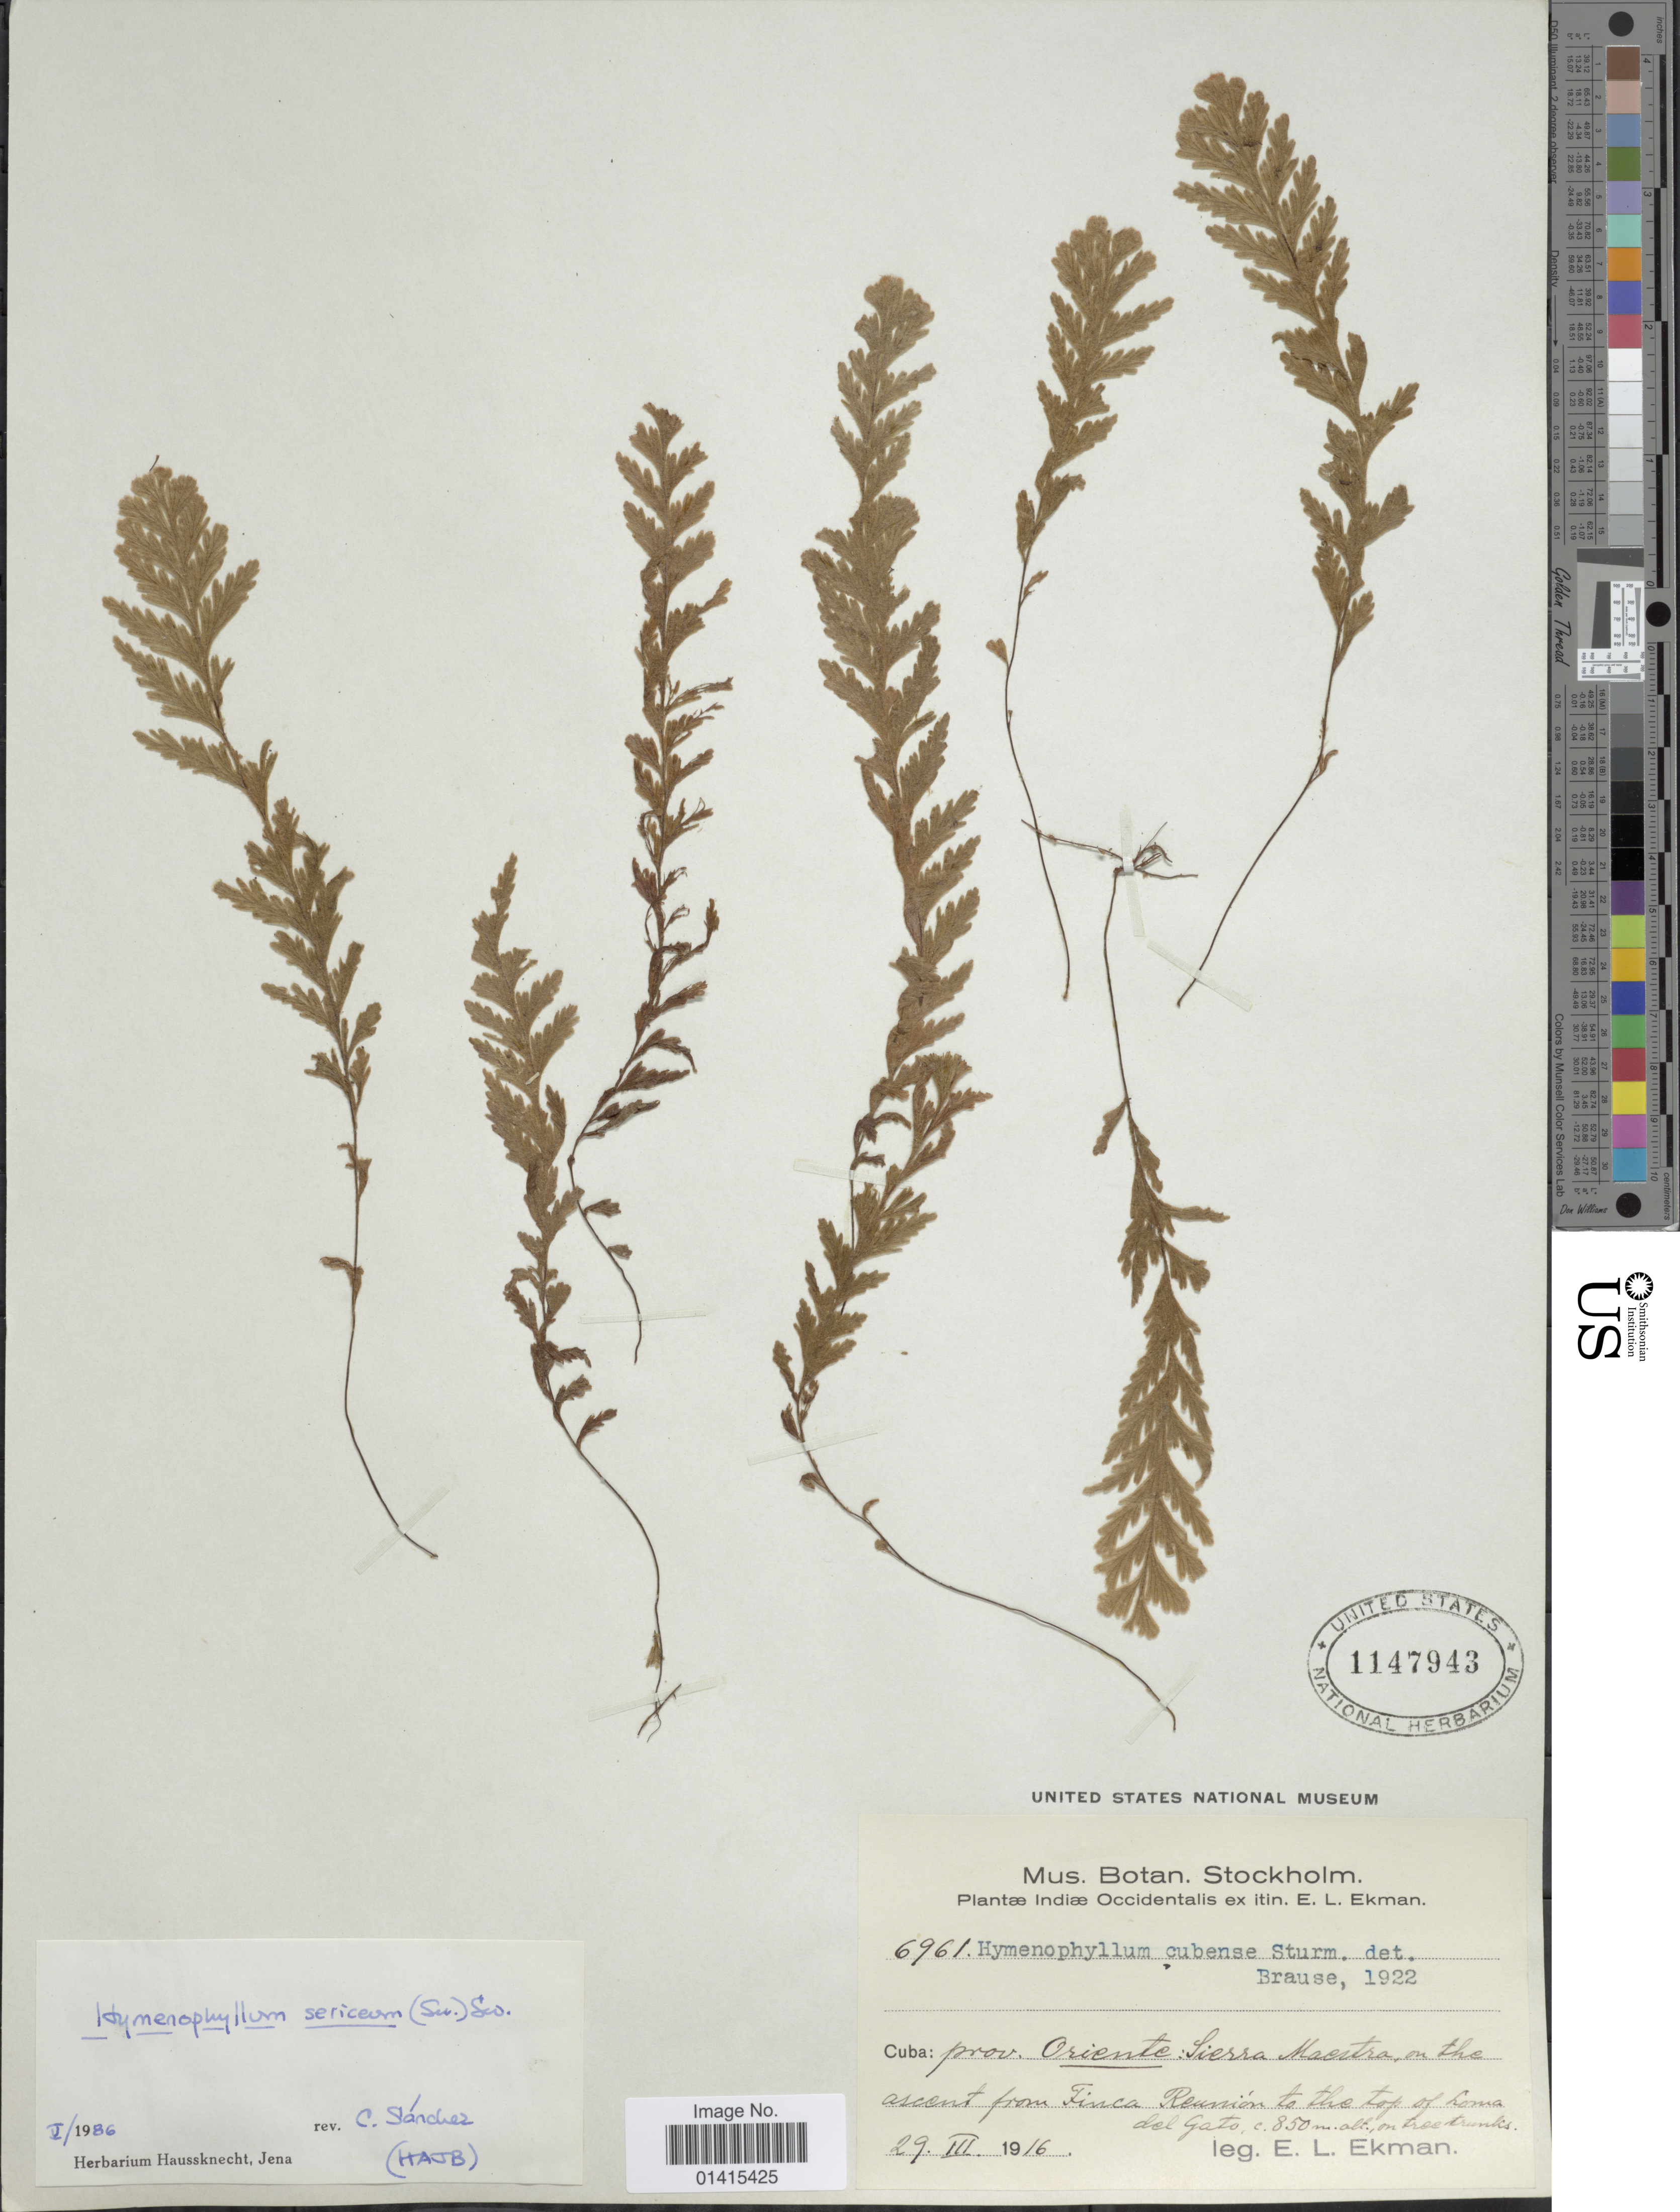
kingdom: Plantae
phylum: Tracheophyta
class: Polypodiopsida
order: Hymenophyllales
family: Hymenophyllaceae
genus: Hymenophyllum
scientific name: Hymenophyllum sericeum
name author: Sw. in Schrad.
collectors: E. L. Ekman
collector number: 6961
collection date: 1916-03-29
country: Cuba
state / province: Oriente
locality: Cuba Prov. Oriente: Sierra Maestra, on the ascent from Finca Reunion to the top of Loma del Gato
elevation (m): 850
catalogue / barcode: US 1147943